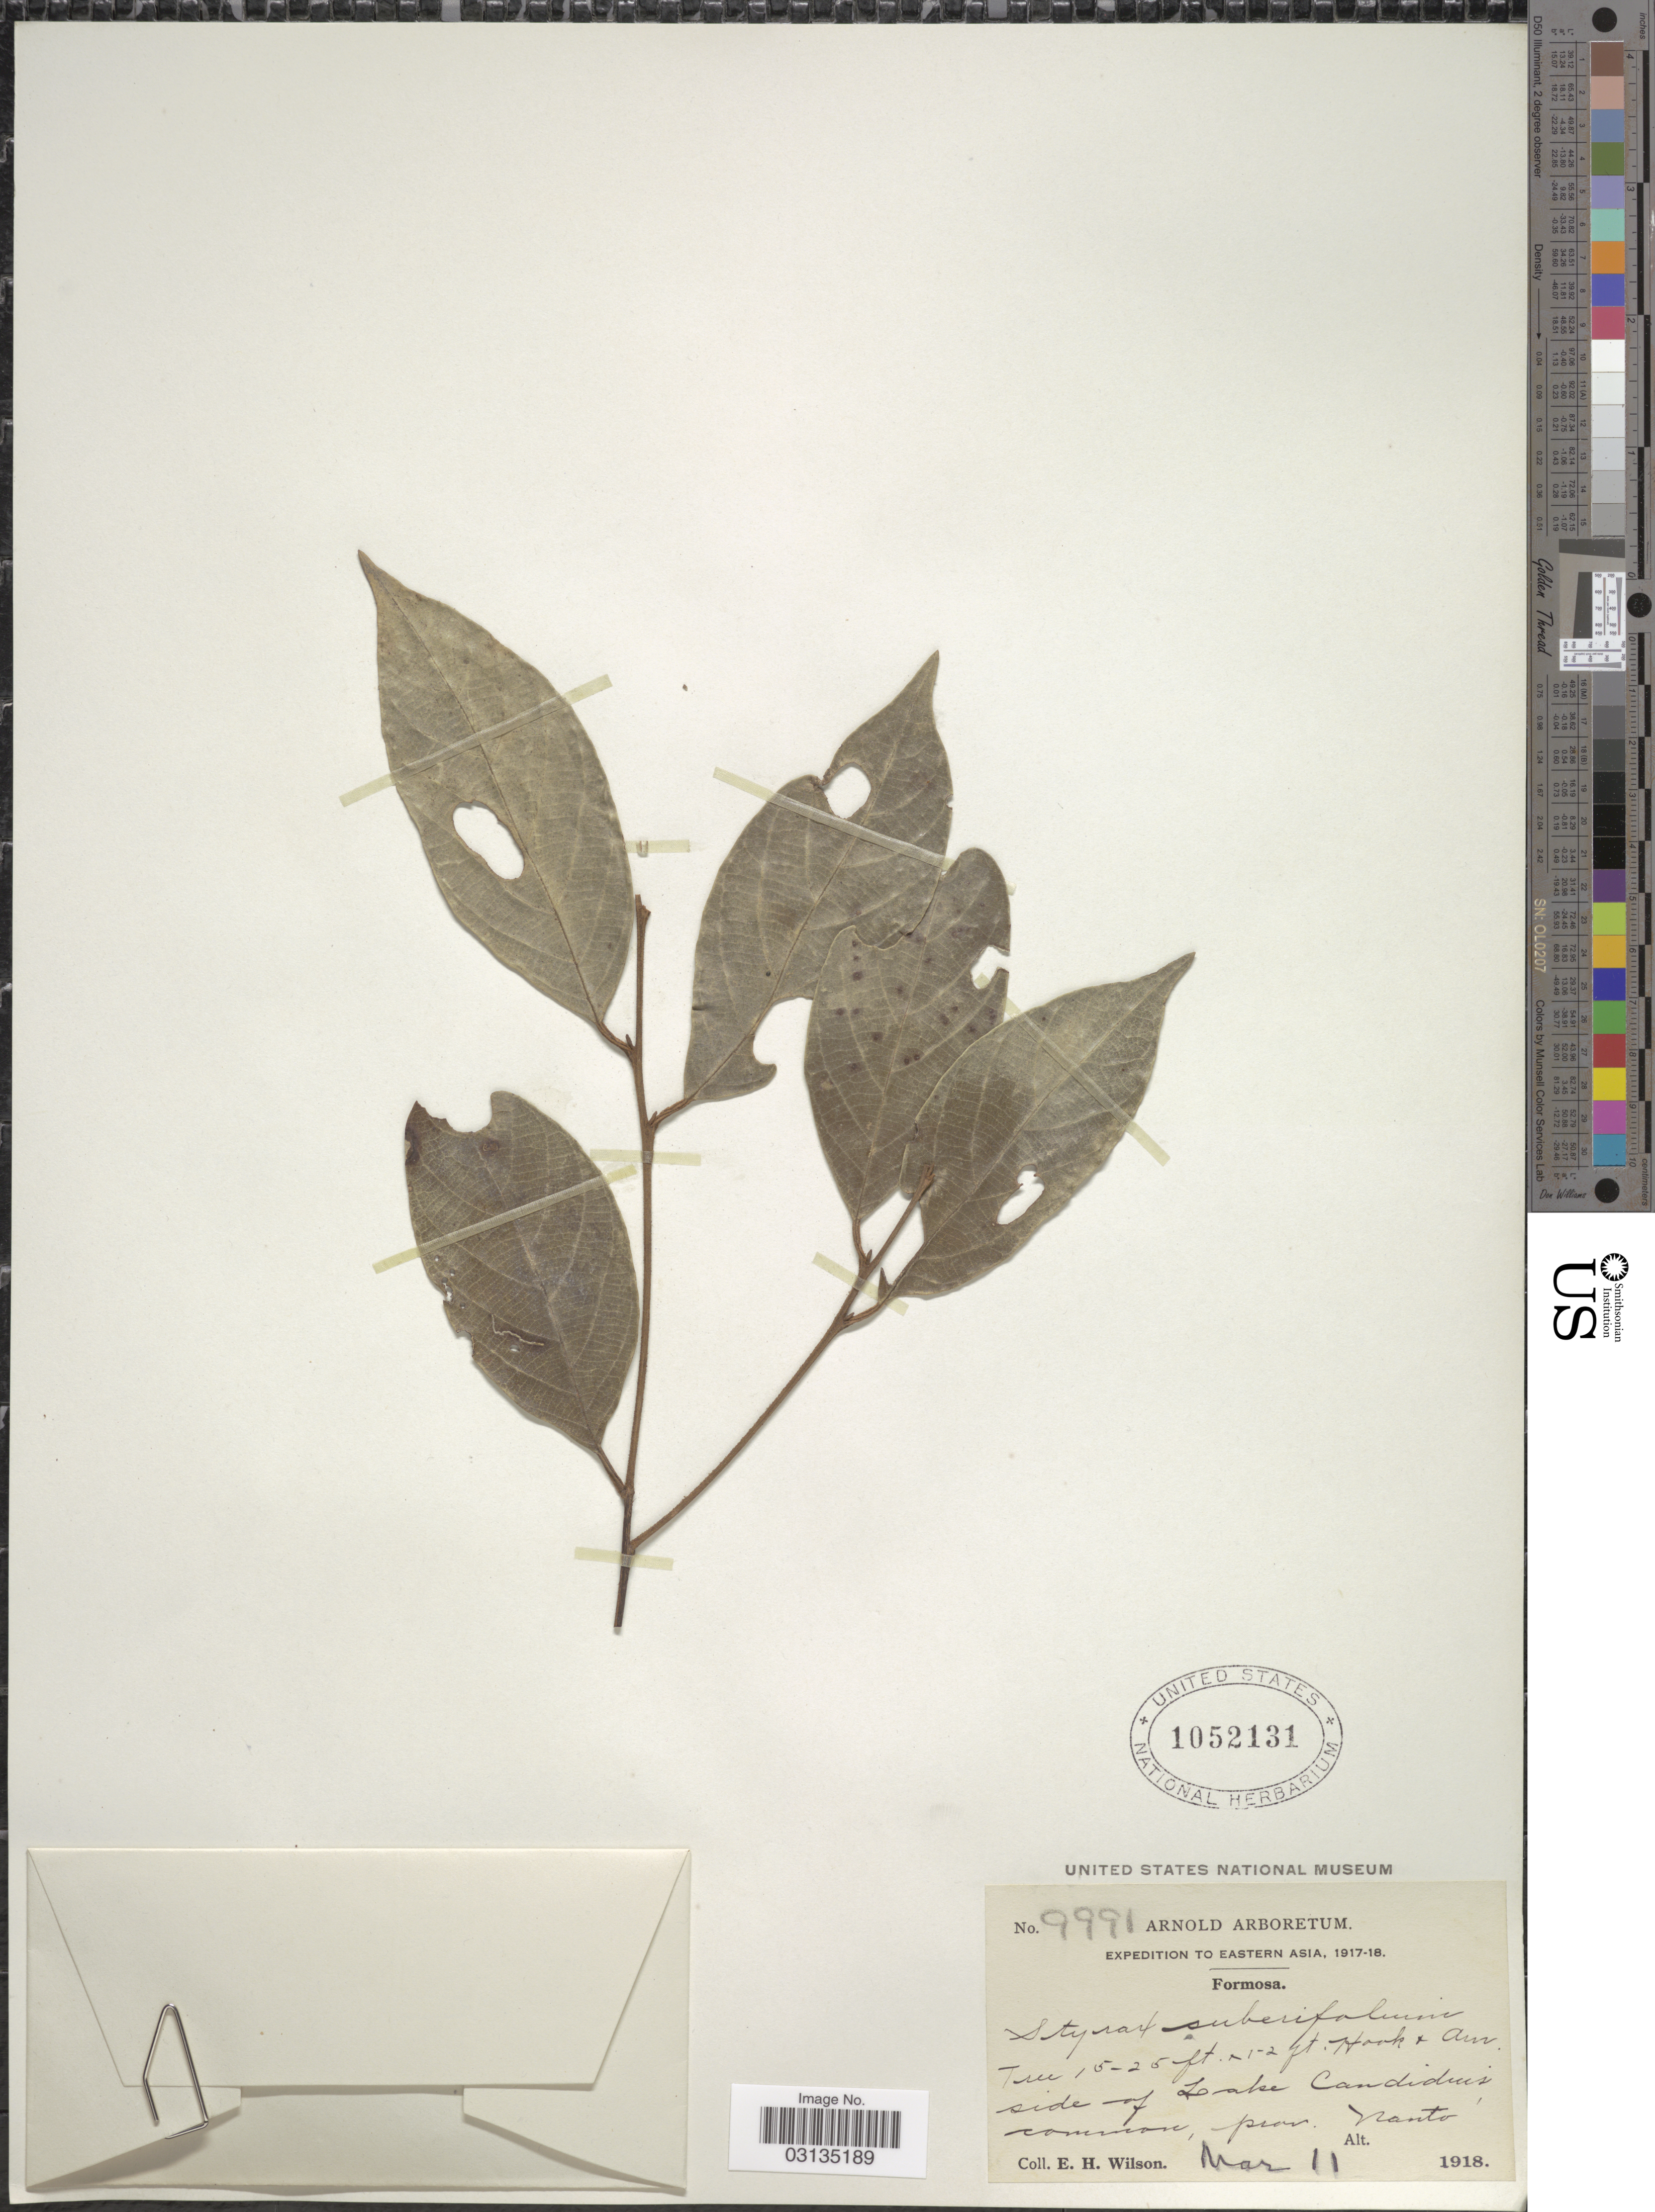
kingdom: Plantae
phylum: Tracheophyta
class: Magnoliopsida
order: Ericales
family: Styracaceae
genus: Styrax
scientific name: Styrax suberifolius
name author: Hook. & Arn.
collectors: E. Wilson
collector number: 9991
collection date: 1918-03-11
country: Taiwan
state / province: Nantou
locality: Eastern Asia, Formosa, side of Lake Candidius common, prov. Nanto.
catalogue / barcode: US 1052131